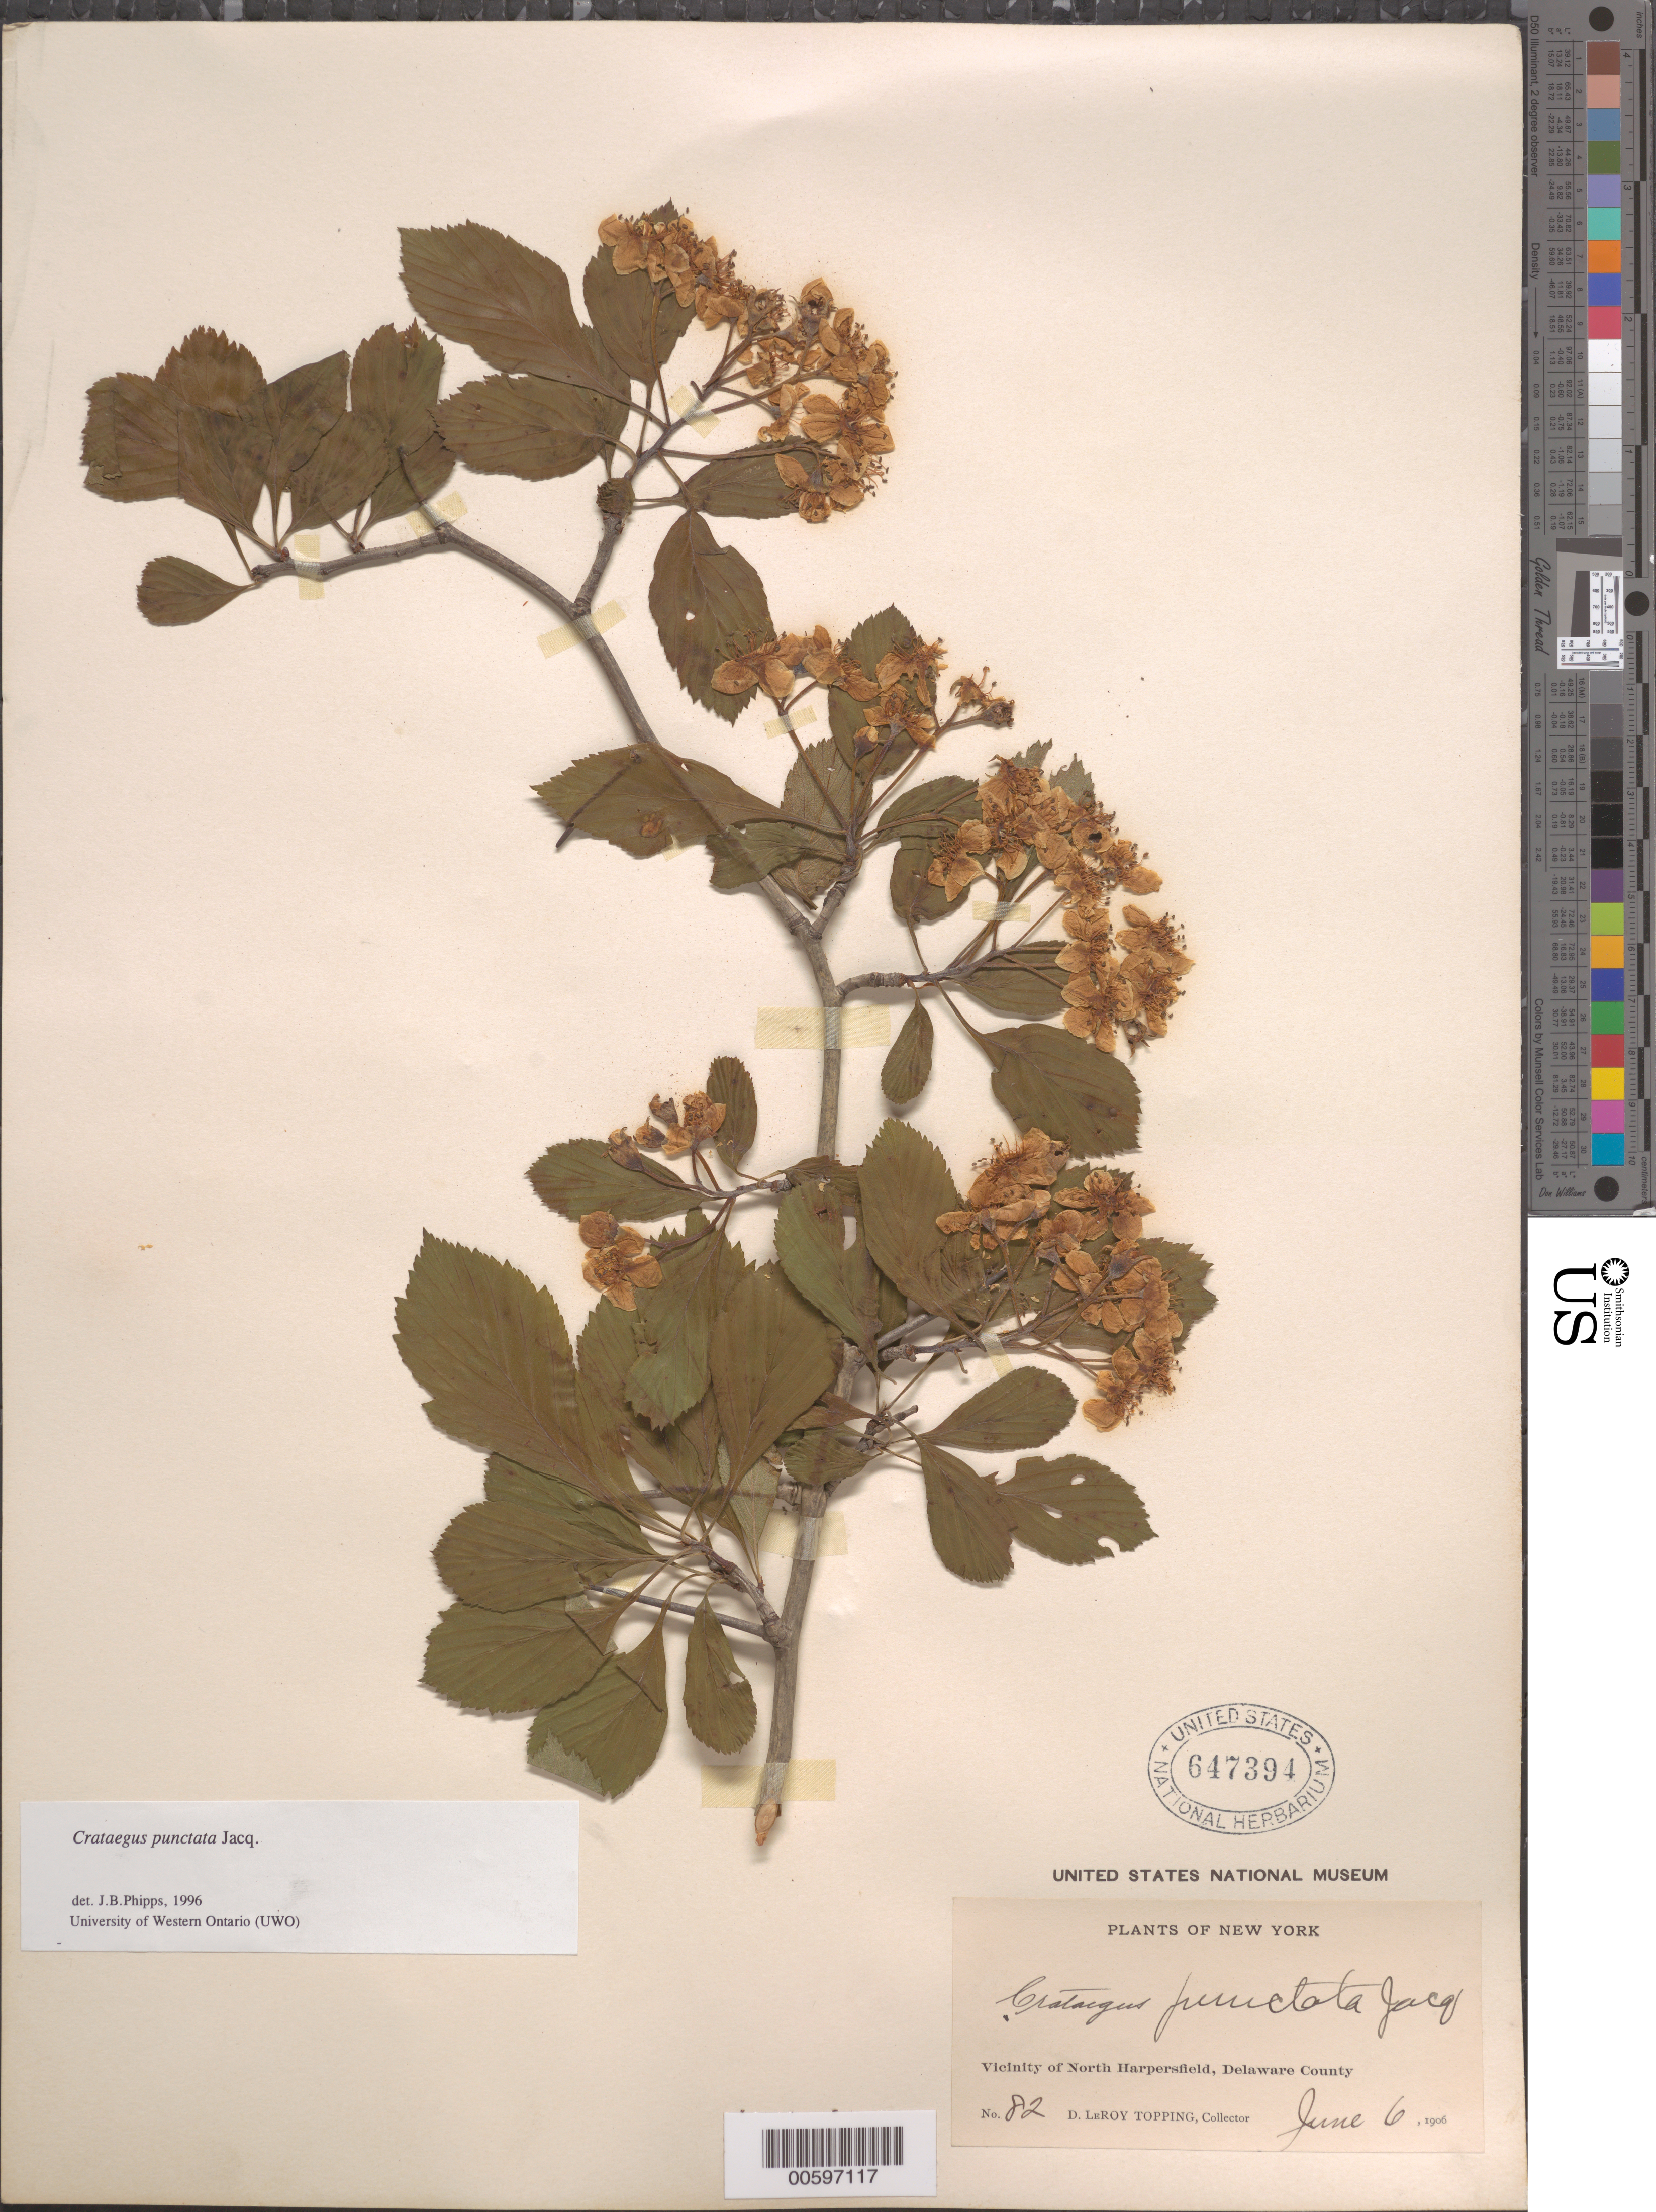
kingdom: Plantae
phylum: Tracheophyta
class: Magnoliopsida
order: Rosales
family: Rosaceae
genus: Crataegus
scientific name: Crataegus punctata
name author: Jacq.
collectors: D. L. Topping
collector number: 82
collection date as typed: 06 Jun 1906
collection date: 1906-06-06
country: United States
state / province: New York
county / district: Delaware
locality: Vicinity of North Harpersfield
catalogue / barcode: US 647394